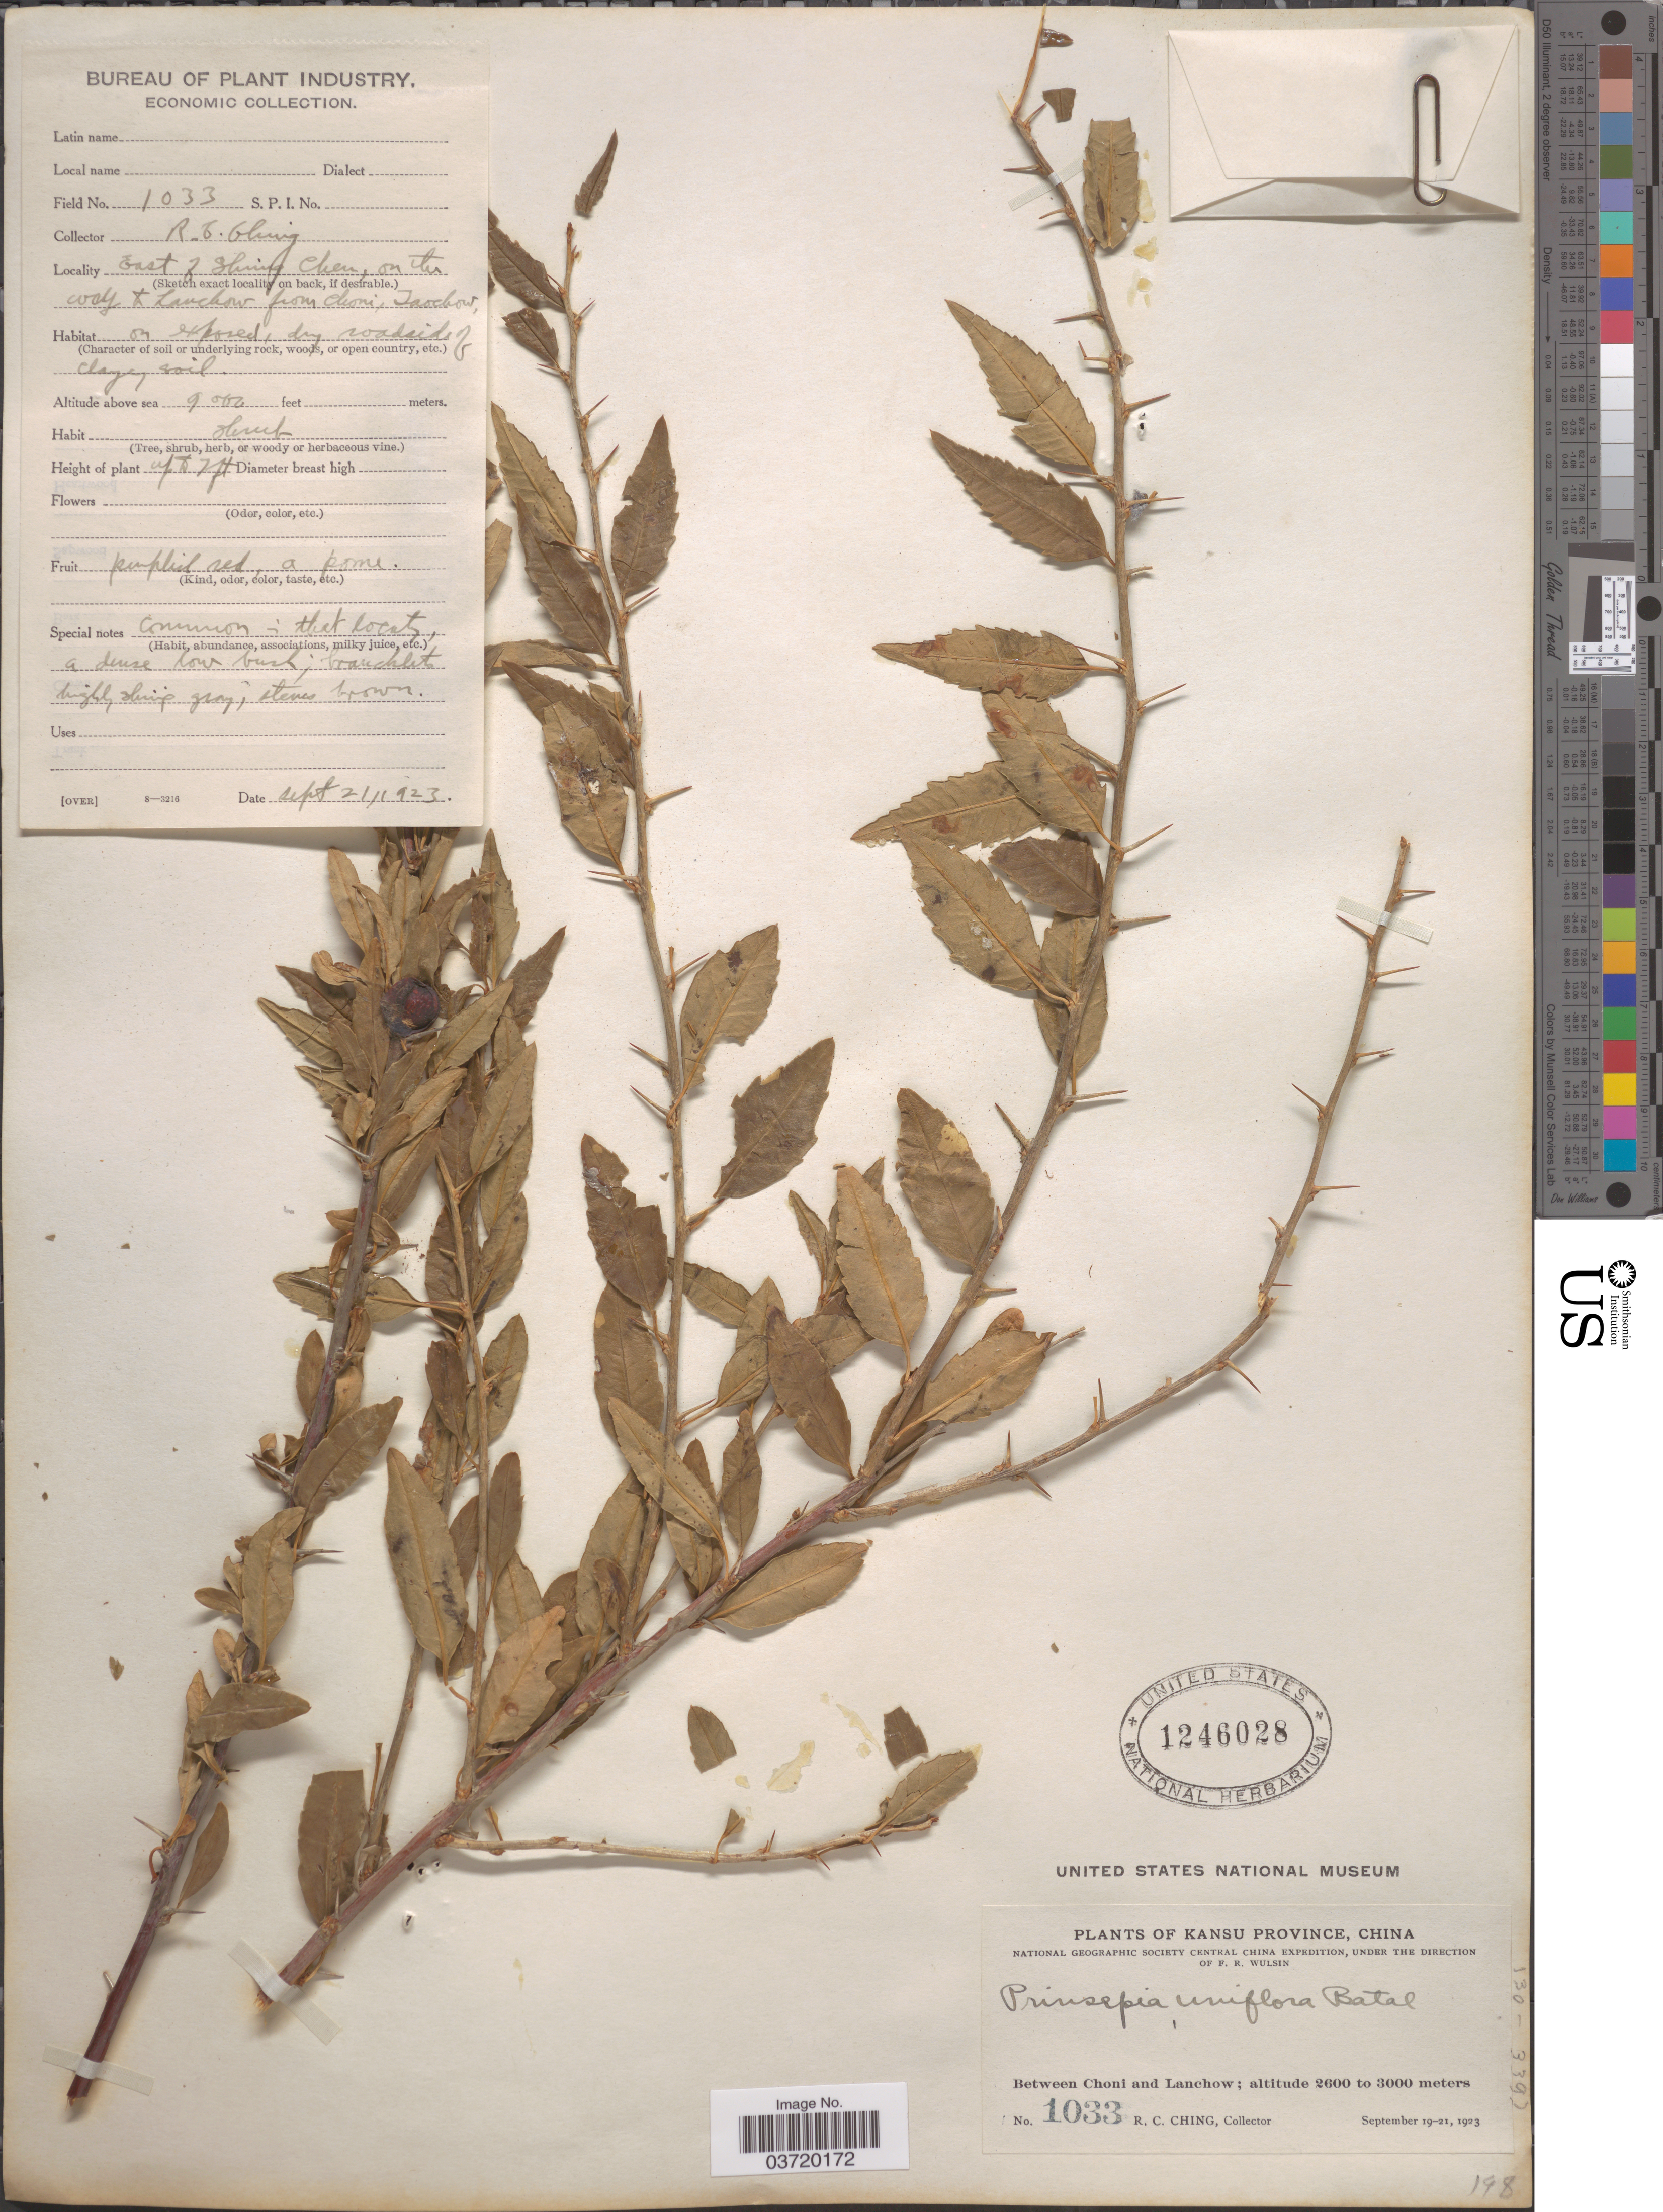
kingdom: Plantae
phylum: Tracheophyta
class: Magnoliopsida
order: Rosales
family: Rosaceae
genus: Prinsepia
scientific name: Prinsepia uniflora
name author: Batalin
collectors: R. C. Ching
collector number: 1033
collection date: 1923-09-21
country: China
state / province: Gansu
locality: Kansu Province. Between Choni and Lanchow. East of Shing Chen, on the way to Lanchow from Choni, Lanchow.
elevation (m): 2743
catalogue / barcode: US 1246028